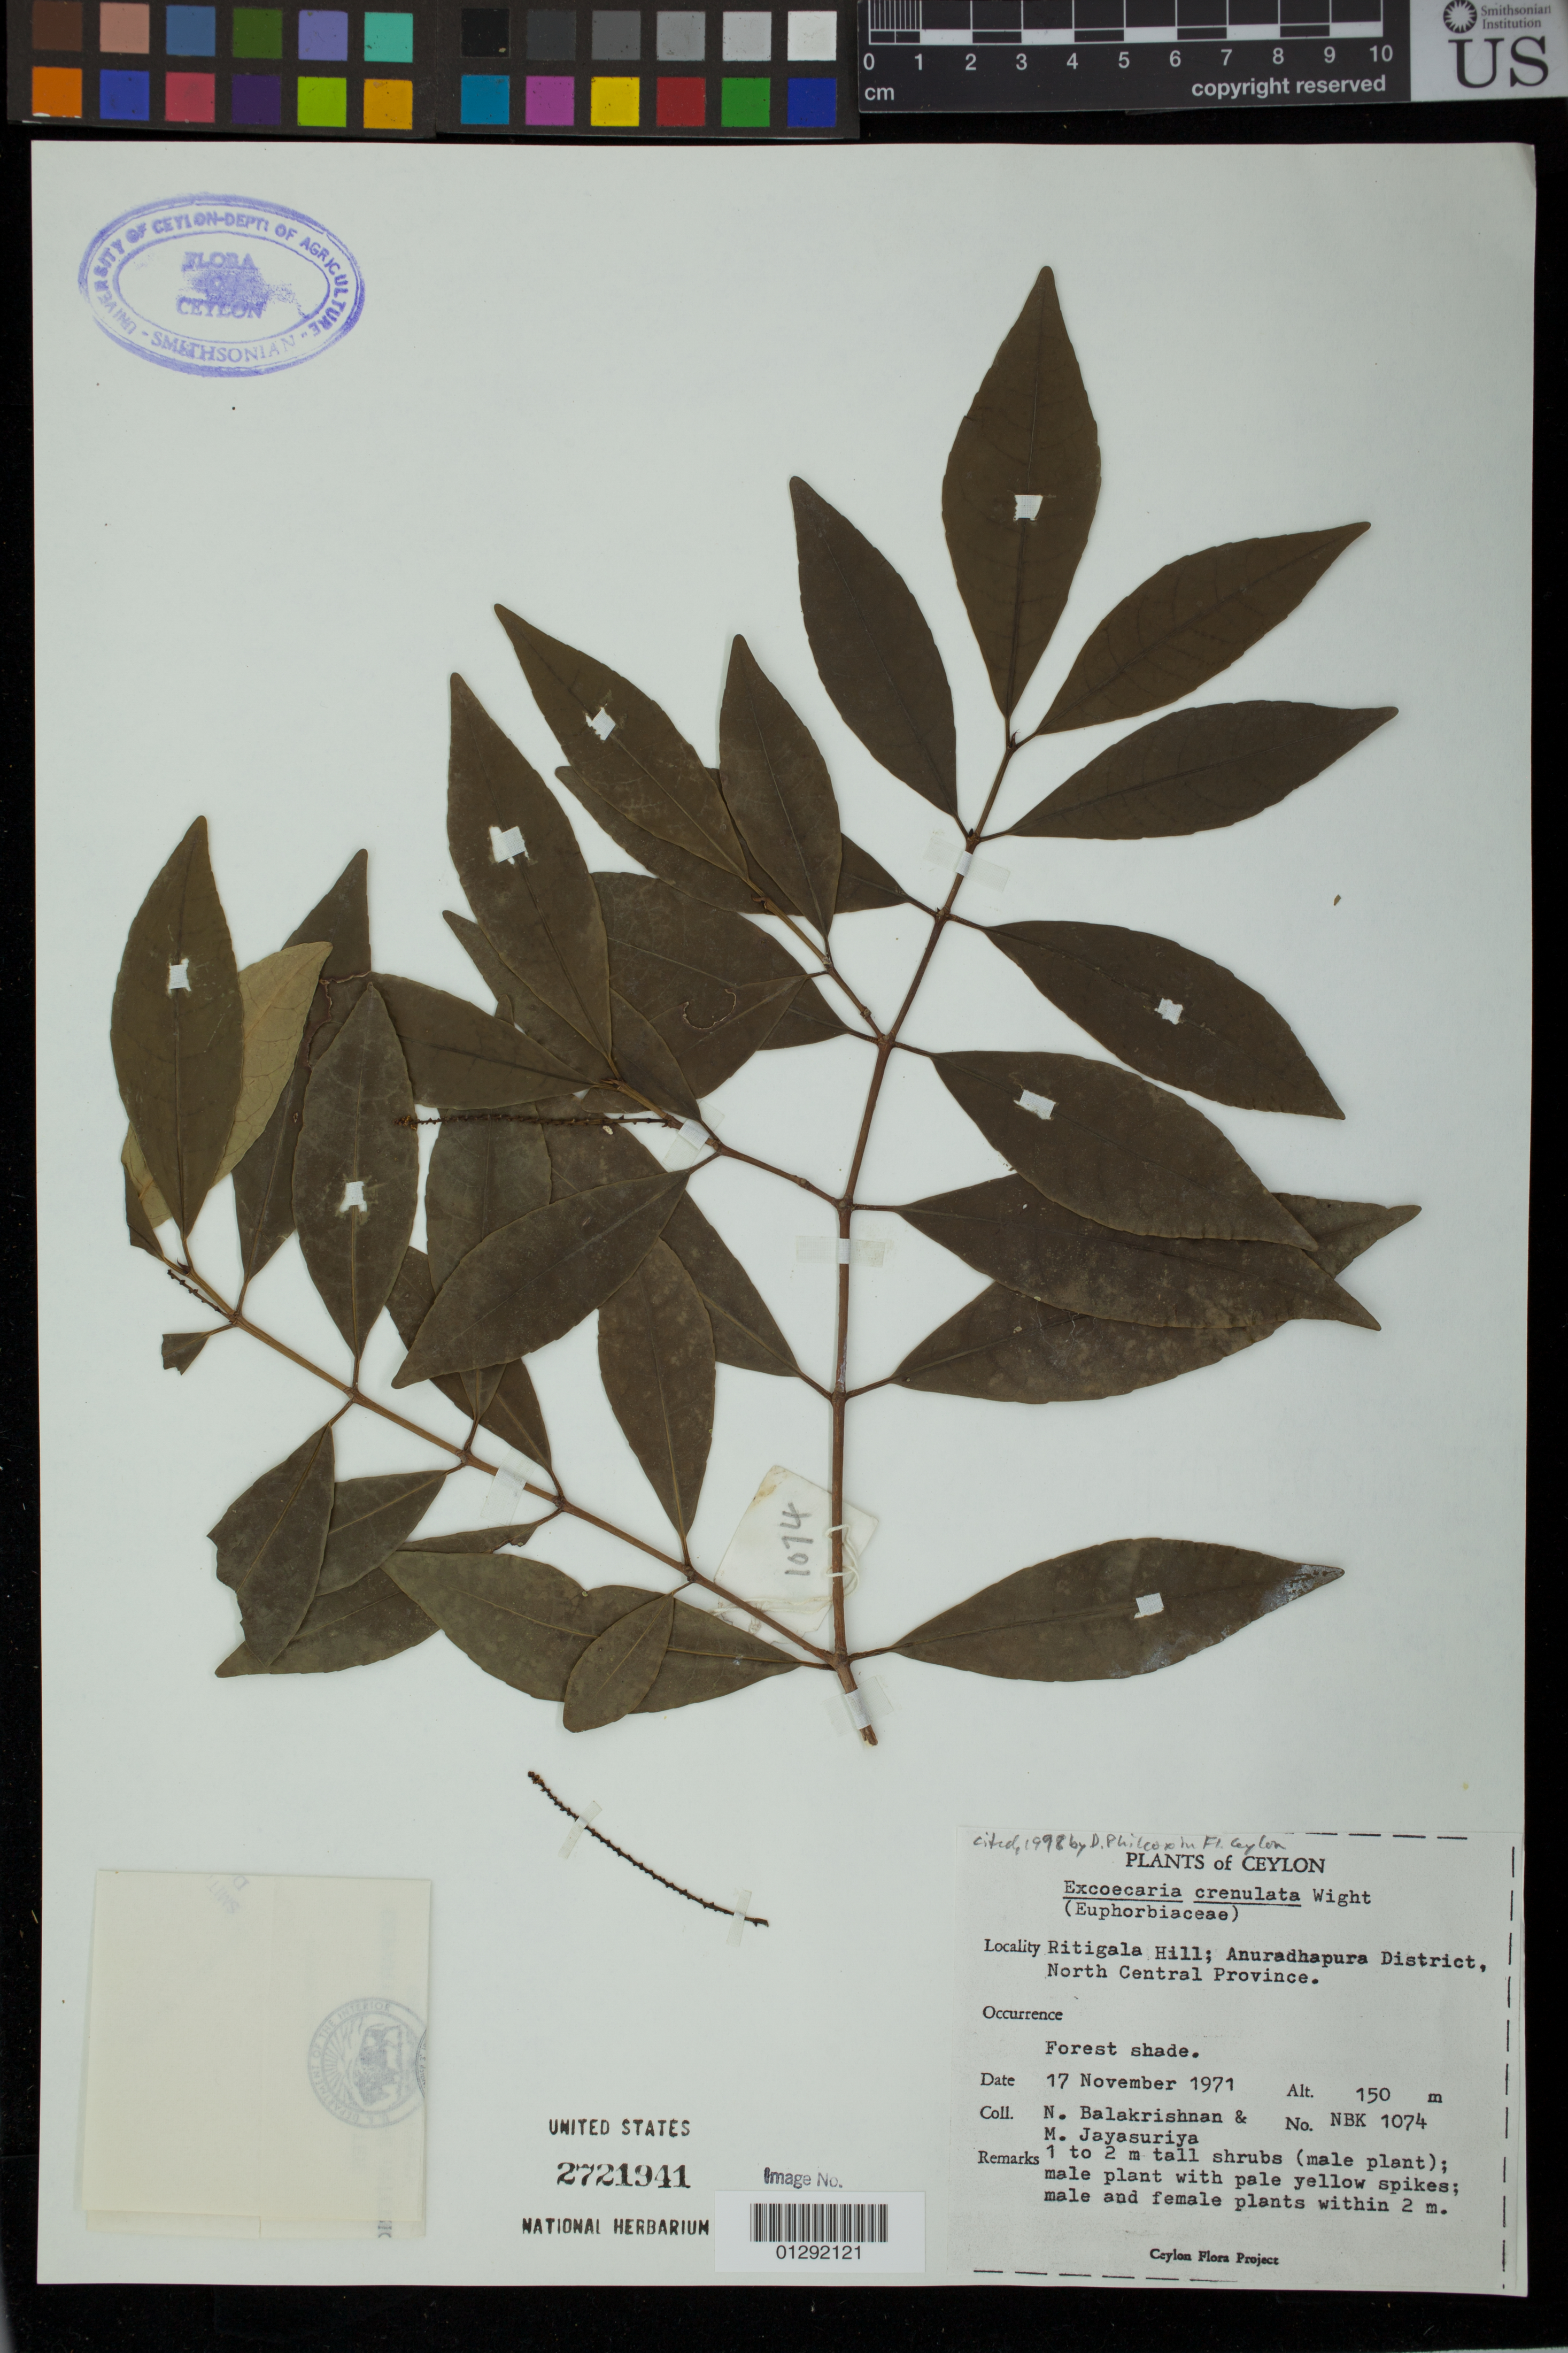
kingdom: Plantae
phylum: Tracheophyta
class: Magnoliopsida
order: Malpighiales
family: Euphorbiaceae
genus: Excoecaria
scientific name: Excoecaria crenulata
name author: Wight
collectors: N. Balakrishnan & M. Jayasuriya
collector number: NBK 1074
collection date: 1971-11-17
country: Sri Lanka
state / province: North Central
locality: Ceylon: Ritigala Hill; Anuradhapura District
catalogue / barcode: US 2721941